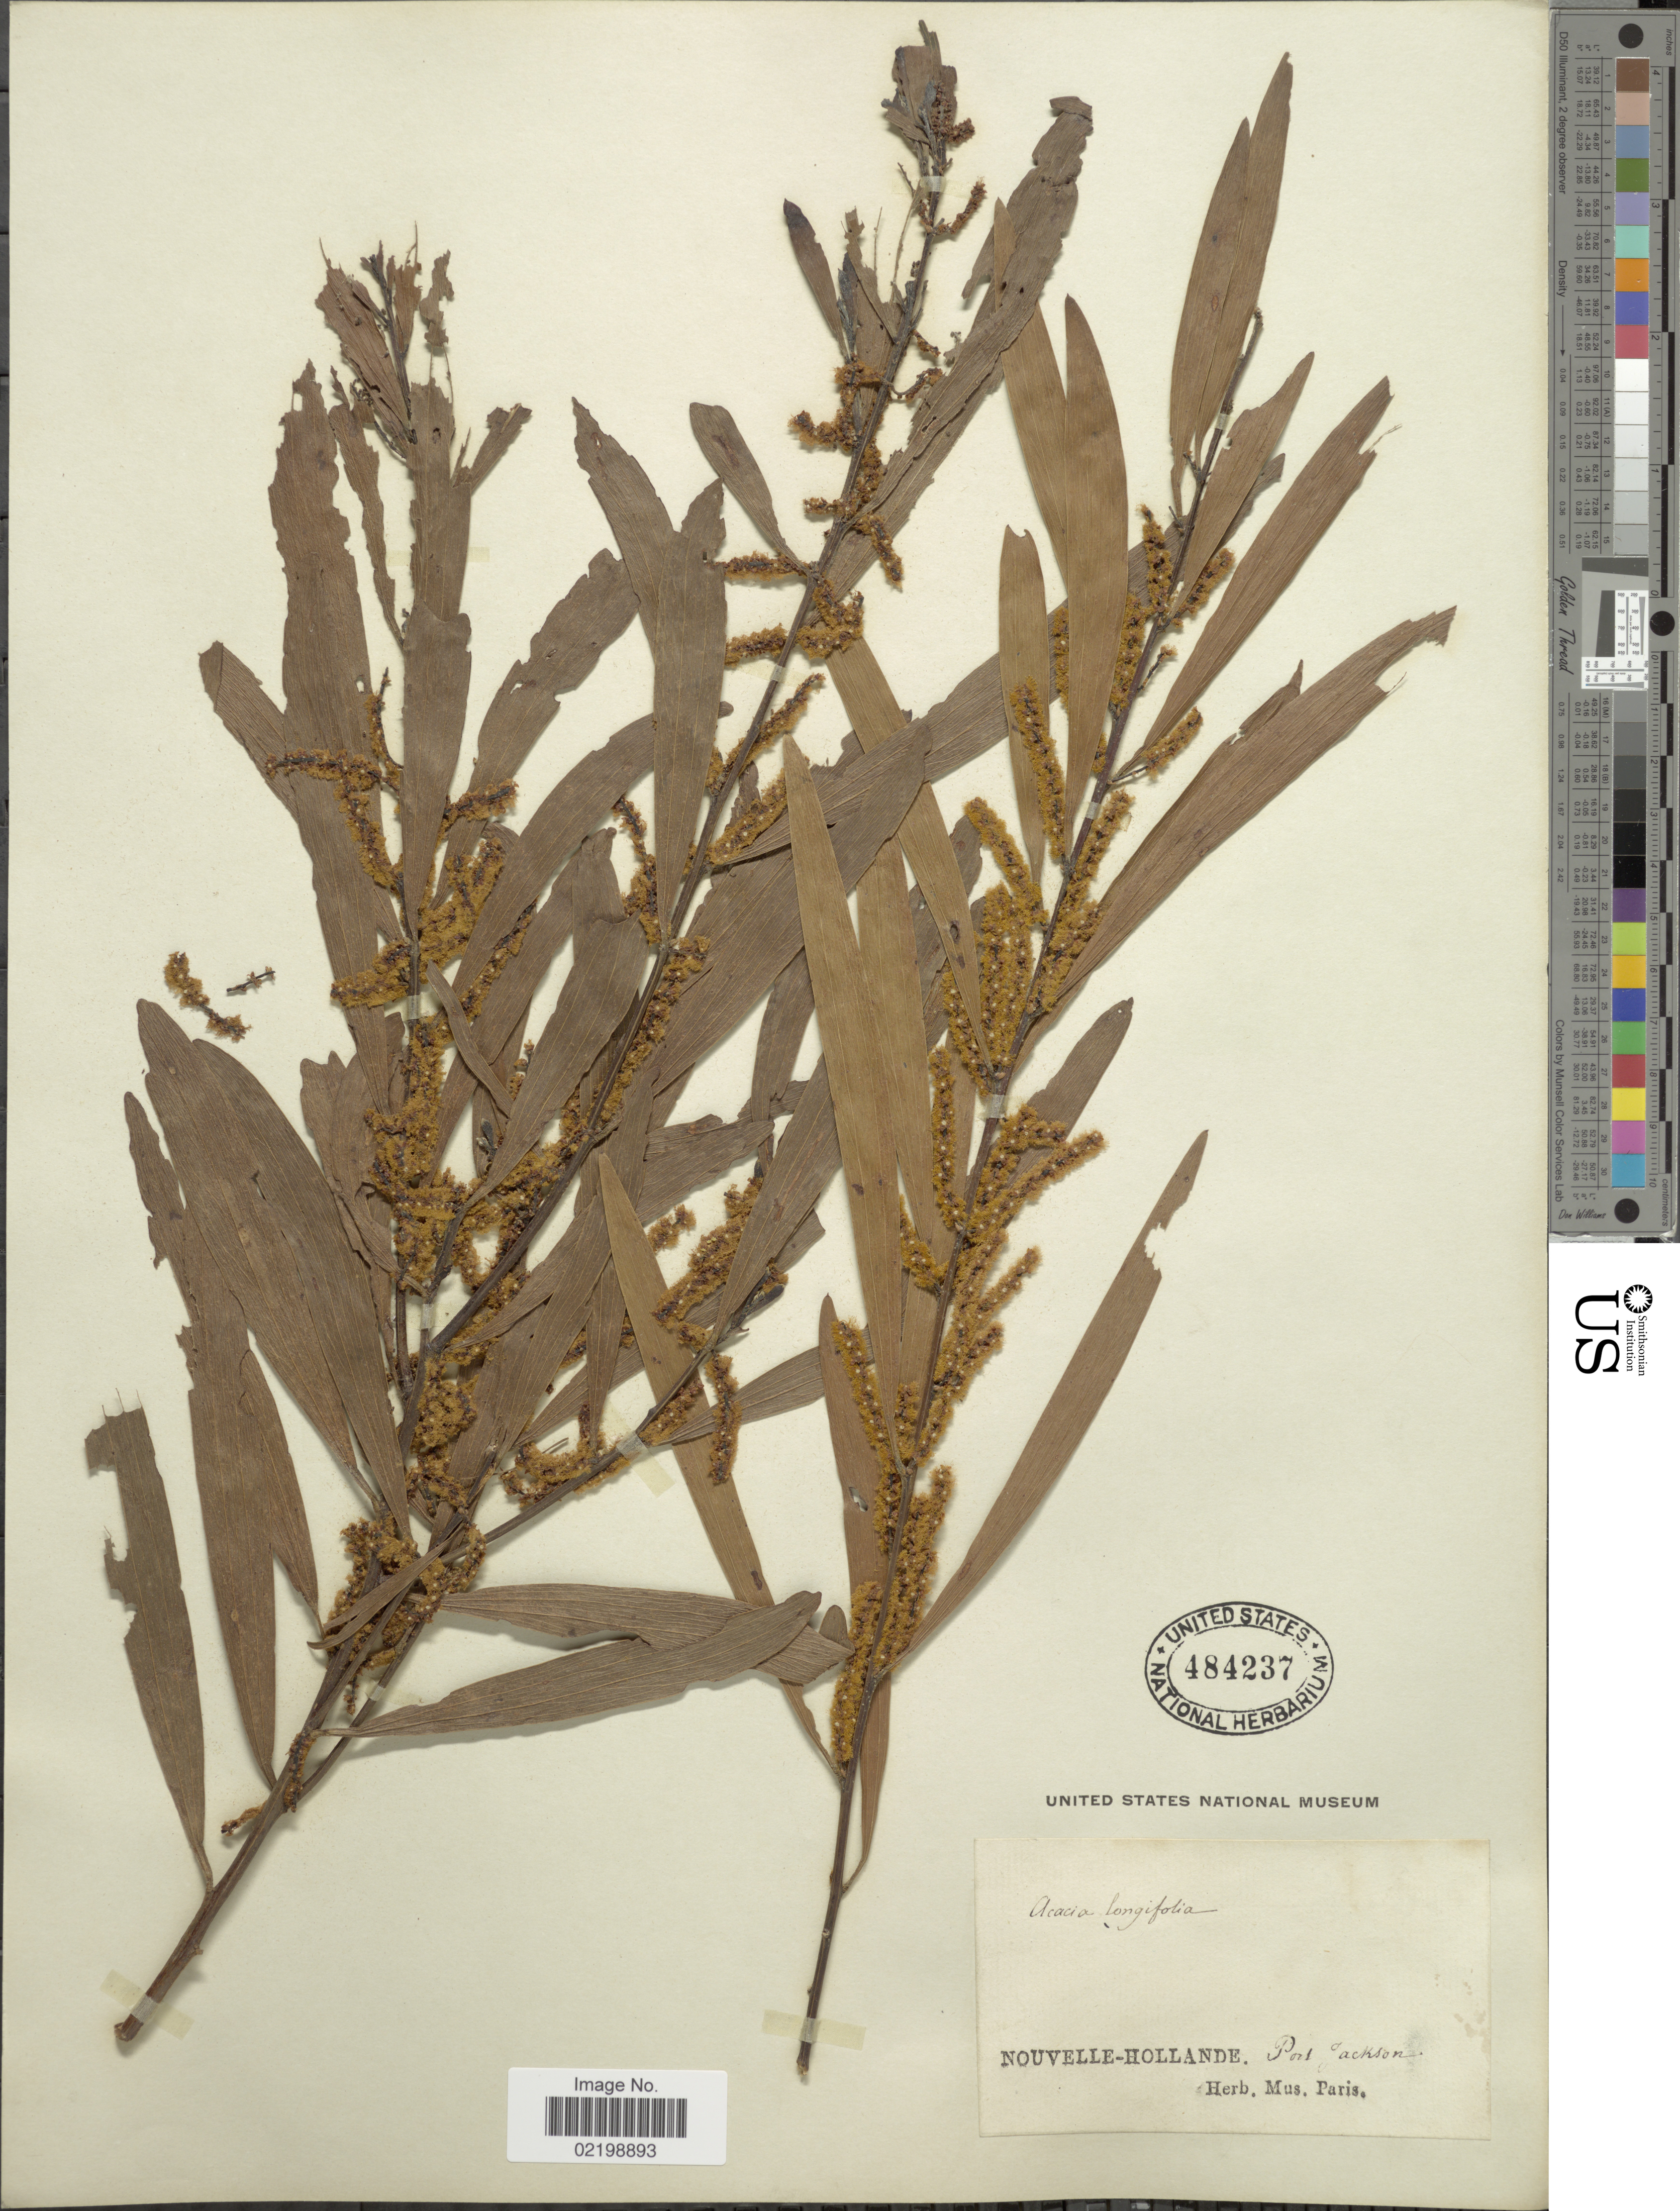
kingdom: Plantae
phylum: Tracheophyta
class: Magnoliopsida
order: Fabales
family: Fabaceae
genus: Acacia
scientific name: Acacia longifolia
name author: (Andrews) Willd.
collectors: ex herb. Mus. Paris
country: Australia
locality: Nouvelle-Hollande, Port Jackson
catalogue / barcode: US 484237